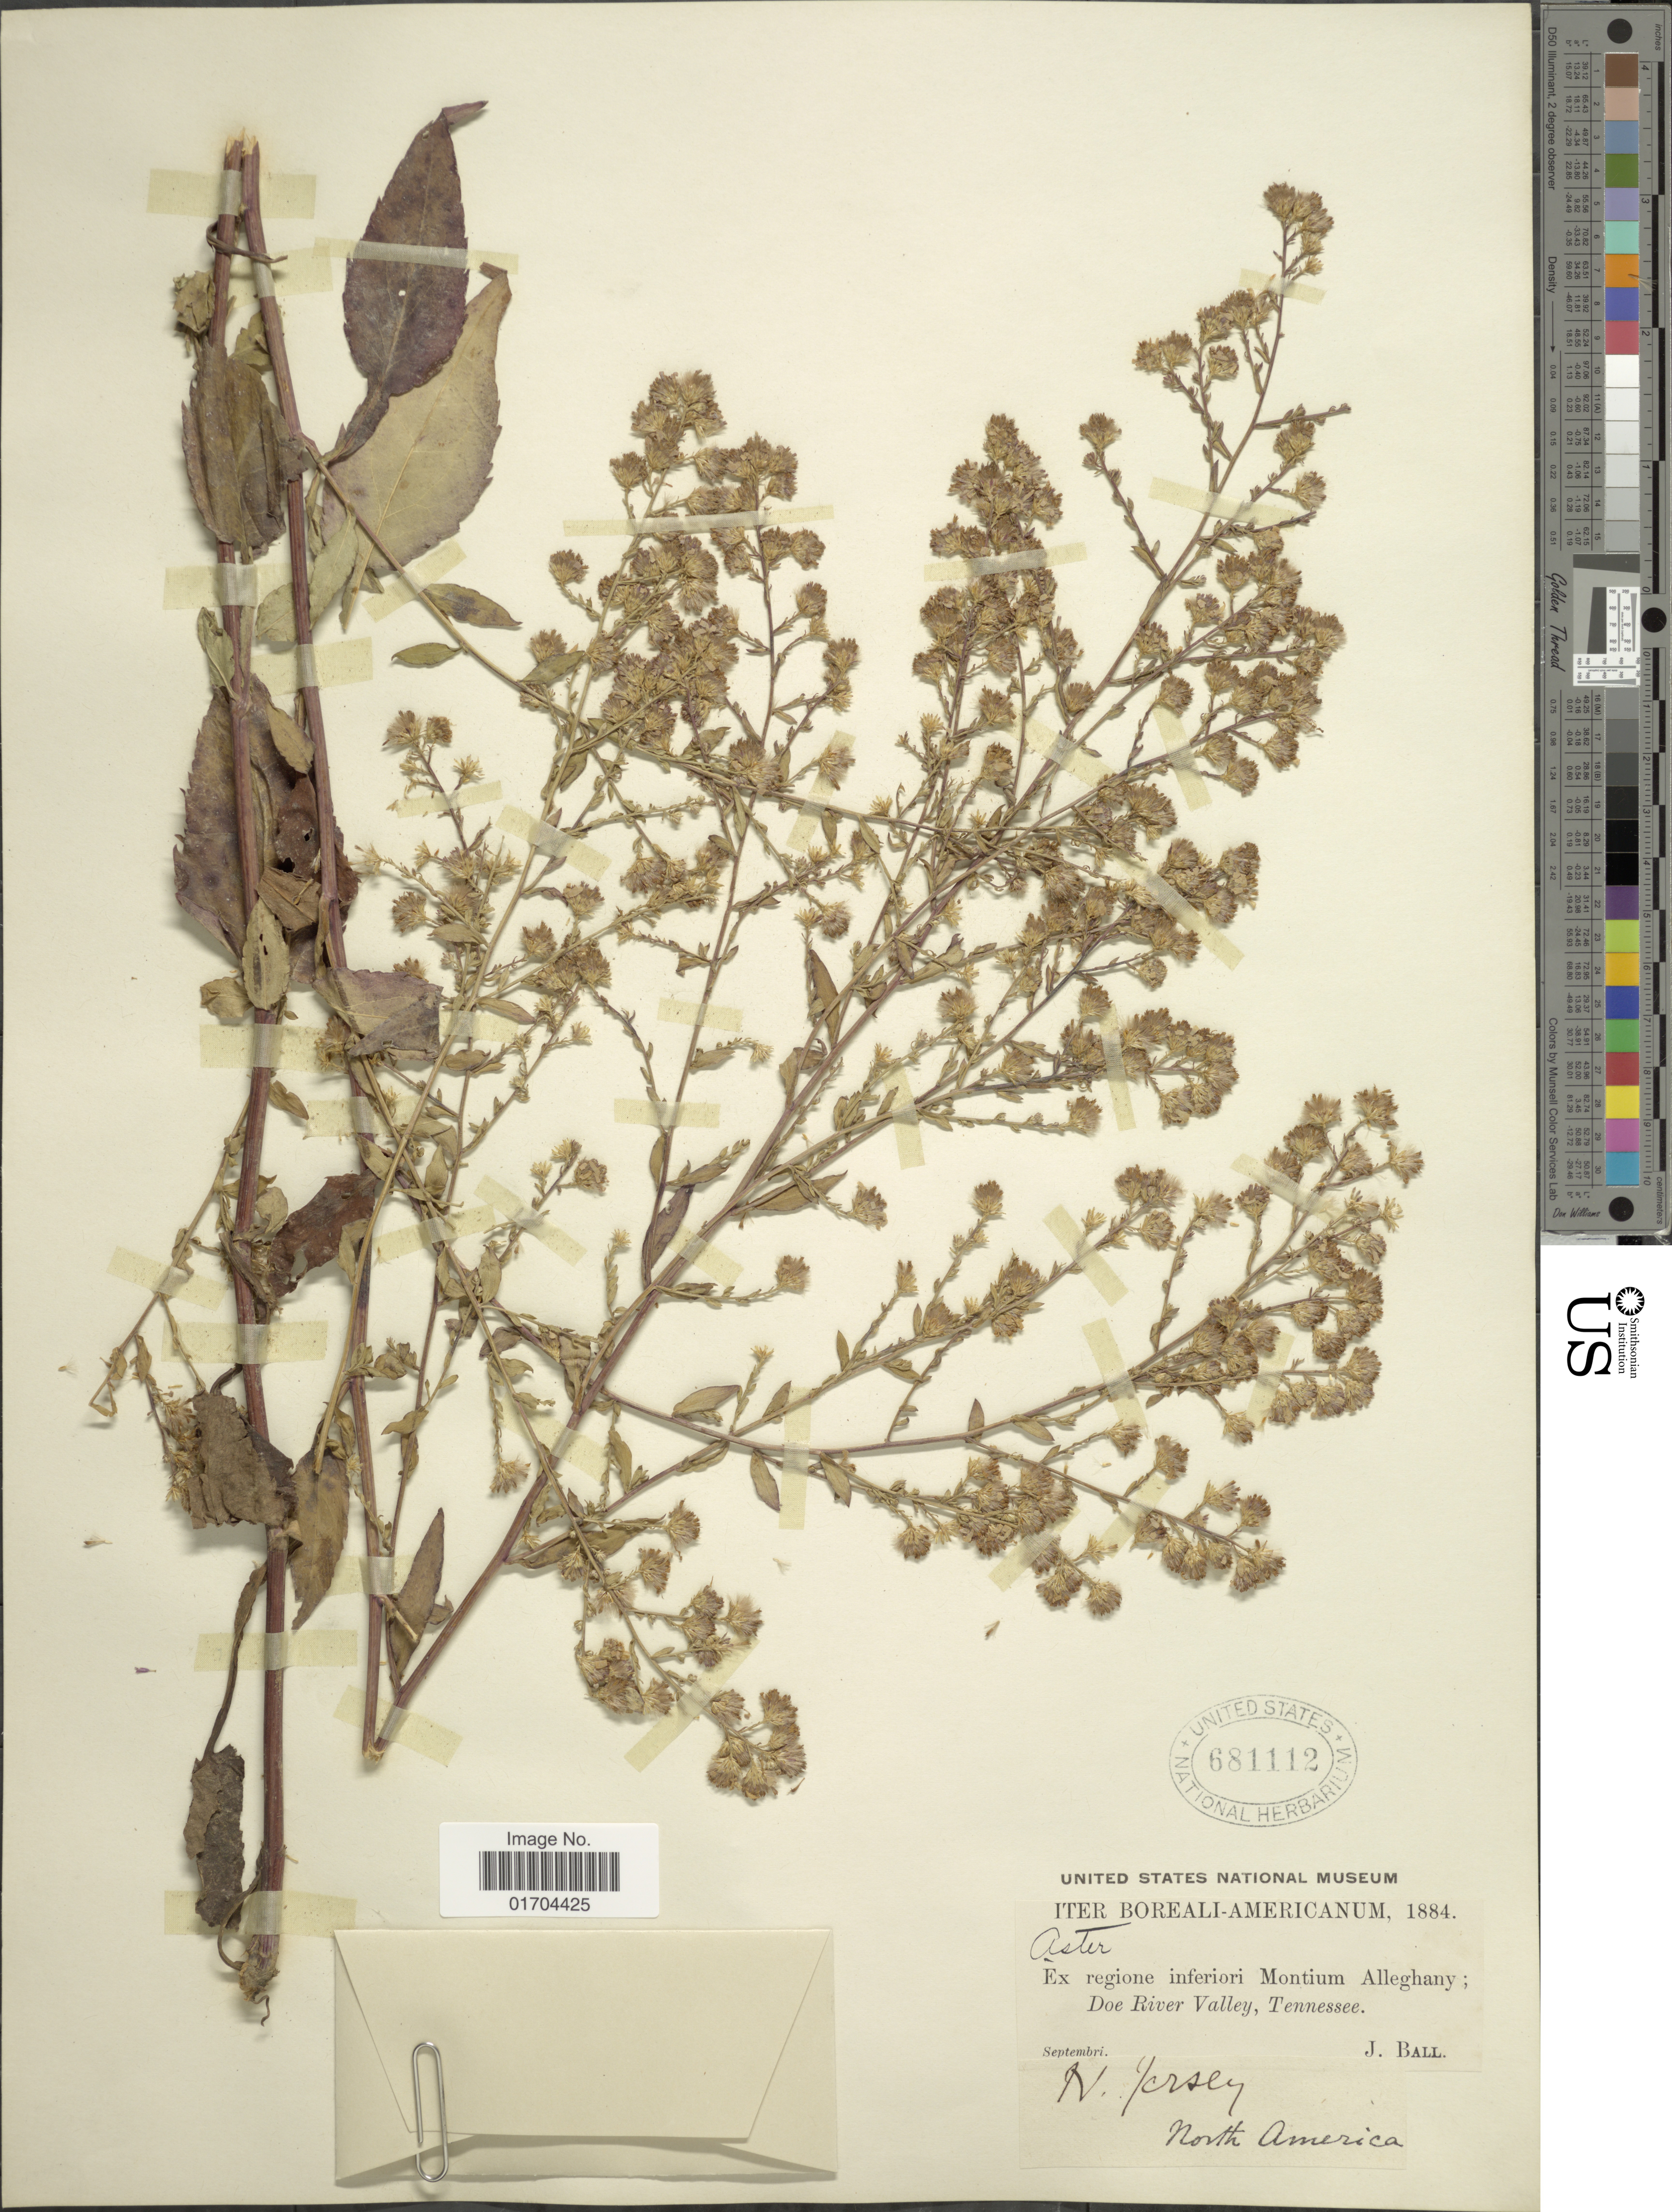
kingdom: Plantae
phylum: Tracheophyta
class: Magnoliopsida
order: Asterales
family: Asteraceae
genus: Symphyotrichum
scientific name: Symphyotrichum sp.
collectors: J. Ball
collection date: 1884-09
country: United States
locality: Montium Alleghany, Doe River Valley, Tennessee, N. Jersey, North America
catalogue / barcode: US 681112